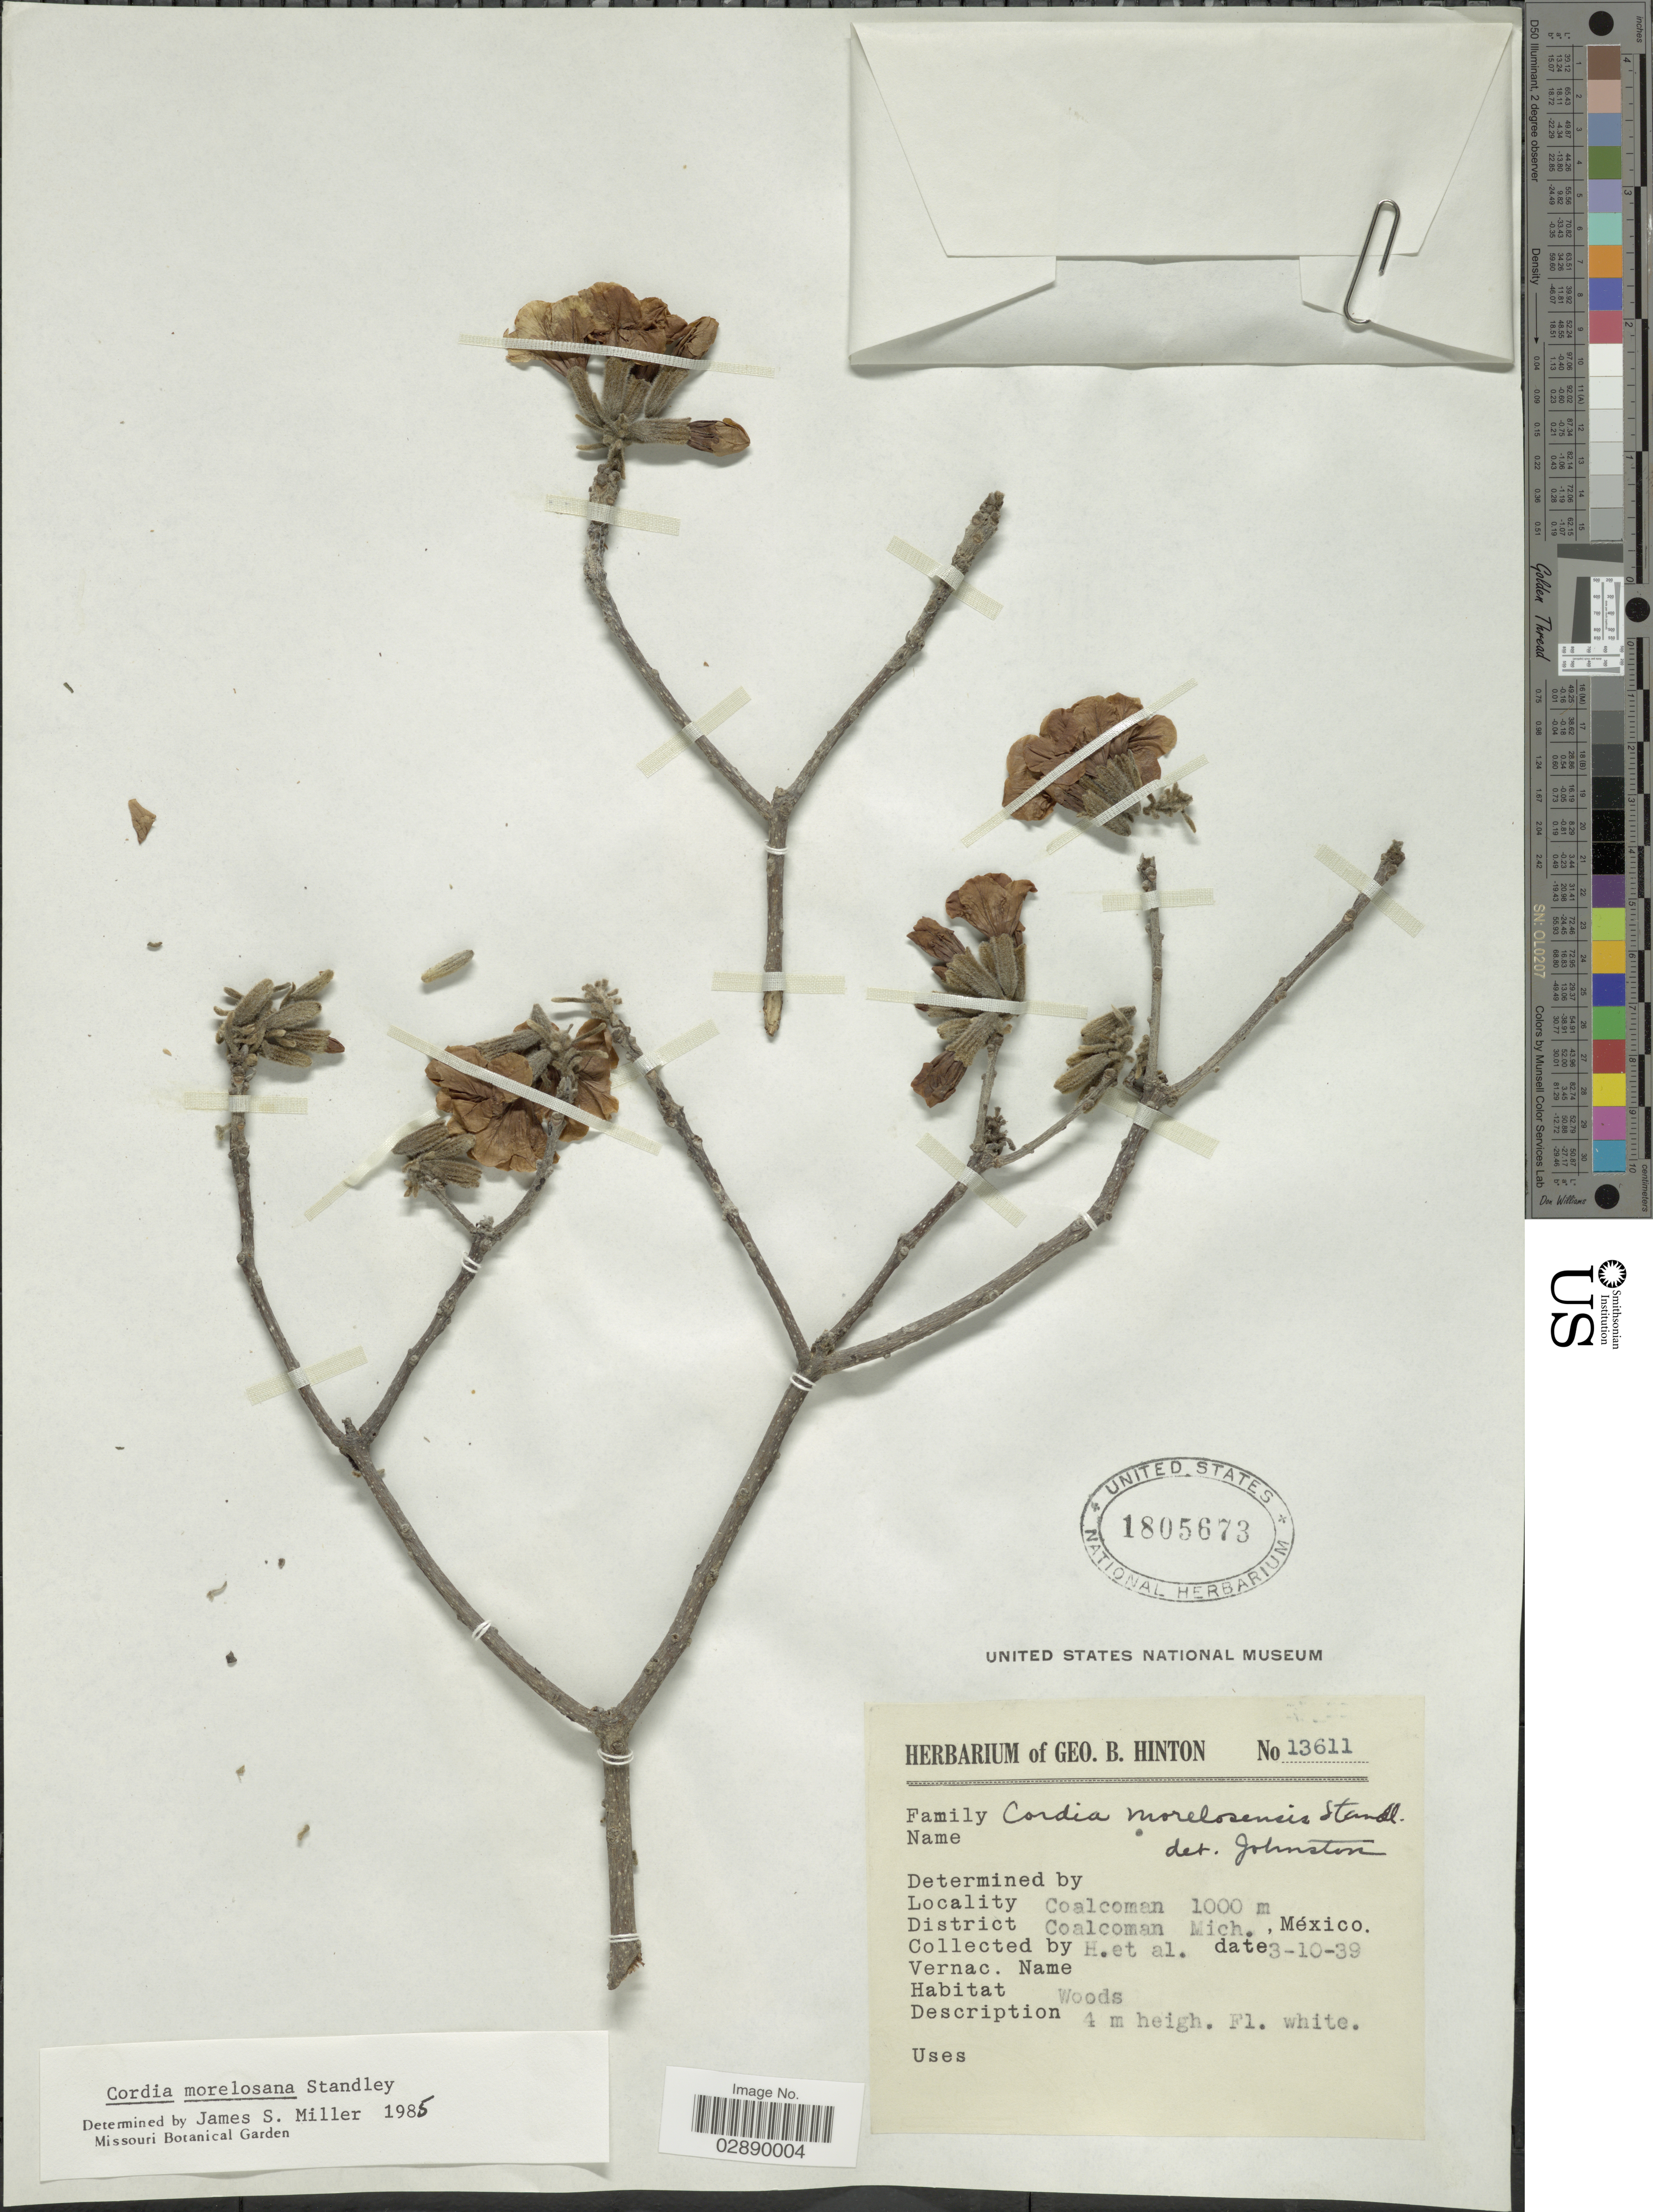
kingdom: Plantae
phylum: Tracheophyta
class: Magnoliopsida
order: Boraginales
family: Cordiaceae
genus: Cordia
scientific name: Cordia morelosana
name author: Standl.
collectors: G. B. Hinton & et al.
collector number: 13611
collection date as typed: Transcribed d/m/y: 3/10/39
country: Mexico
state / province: Michoacán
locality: Coalcoman, District Coalcoman.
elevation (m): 1000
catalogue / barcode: US 1805673